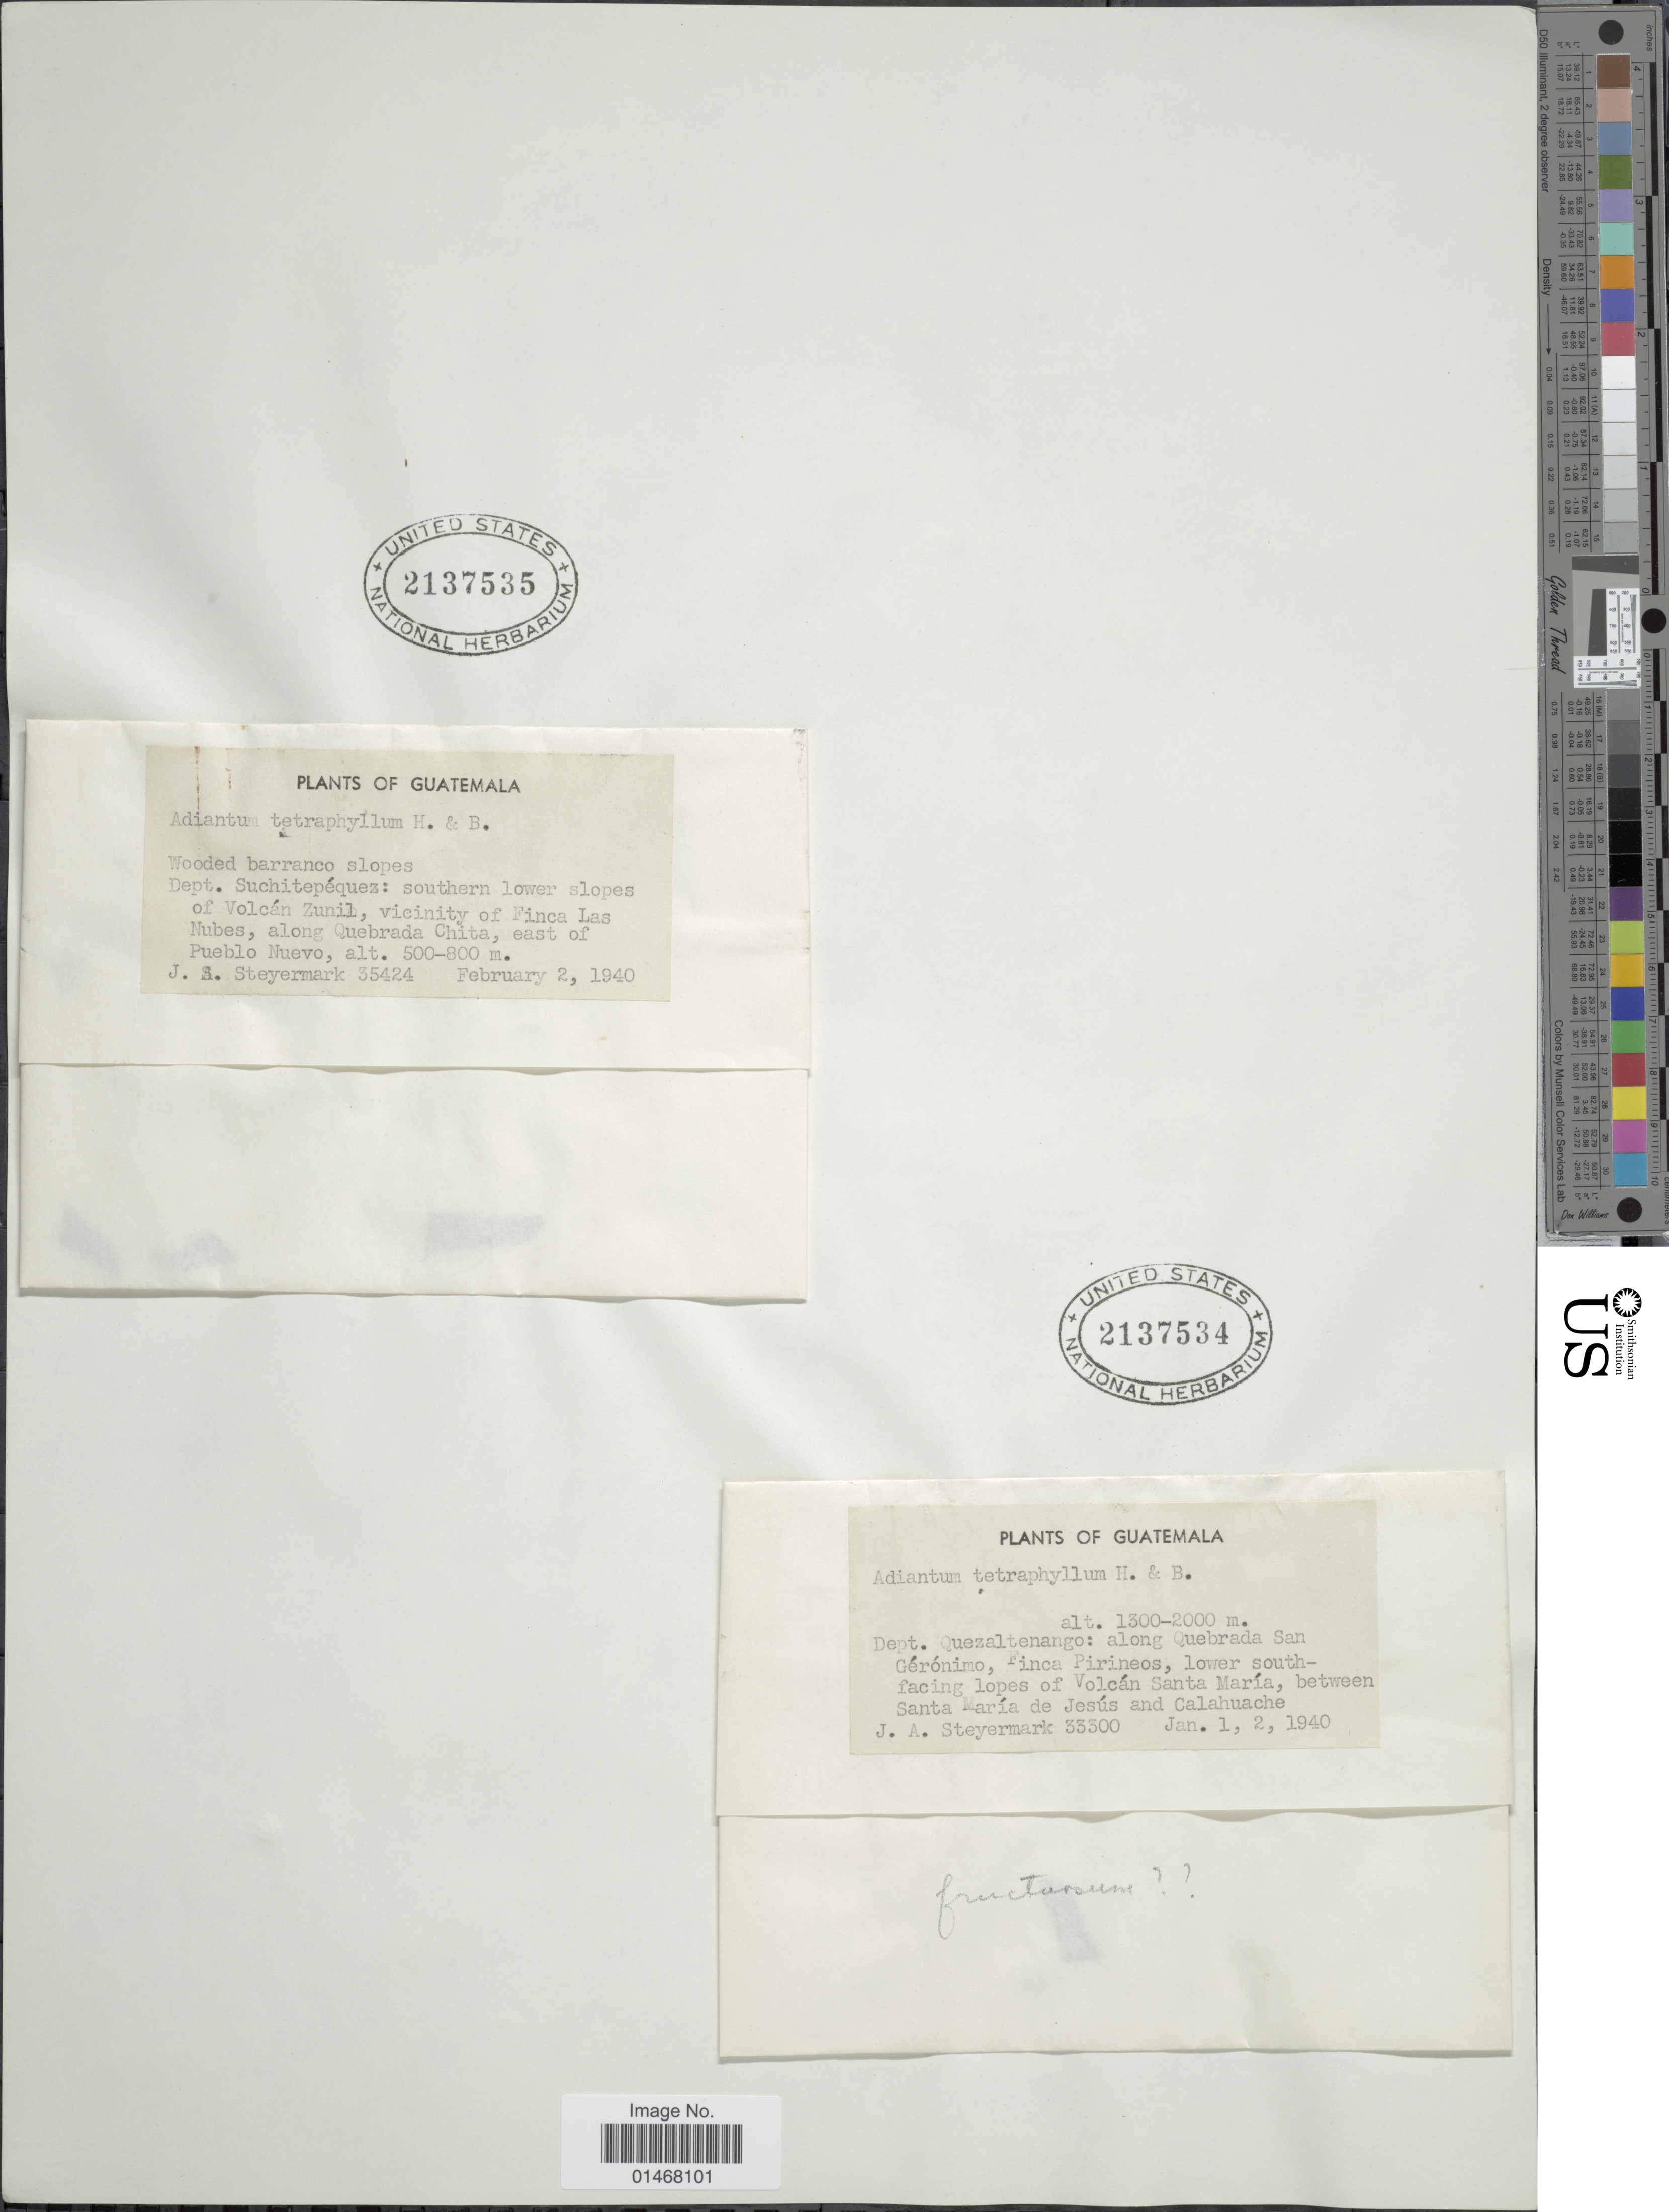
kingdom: Plantae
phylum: Tracheophyta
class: Polypodiopsida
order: Polypodiales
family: Pteridaceae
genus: Adiantum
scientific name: Adiantum tetraphyllum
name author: Humb. & Bonpl. ex Willd.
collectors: J. Steyermark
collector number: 33300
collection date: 1940-01-01/1940-01-02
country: Guatemala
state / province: Quetzaltenango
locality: Dept. Quezaltenango: along Quebrada San Gérónimo, Finca Pirineos, lower south-facing slopes of Volcán Santa María, between Santa María de Jesús and Calahuache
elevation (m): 1300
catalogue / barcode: US 2137534